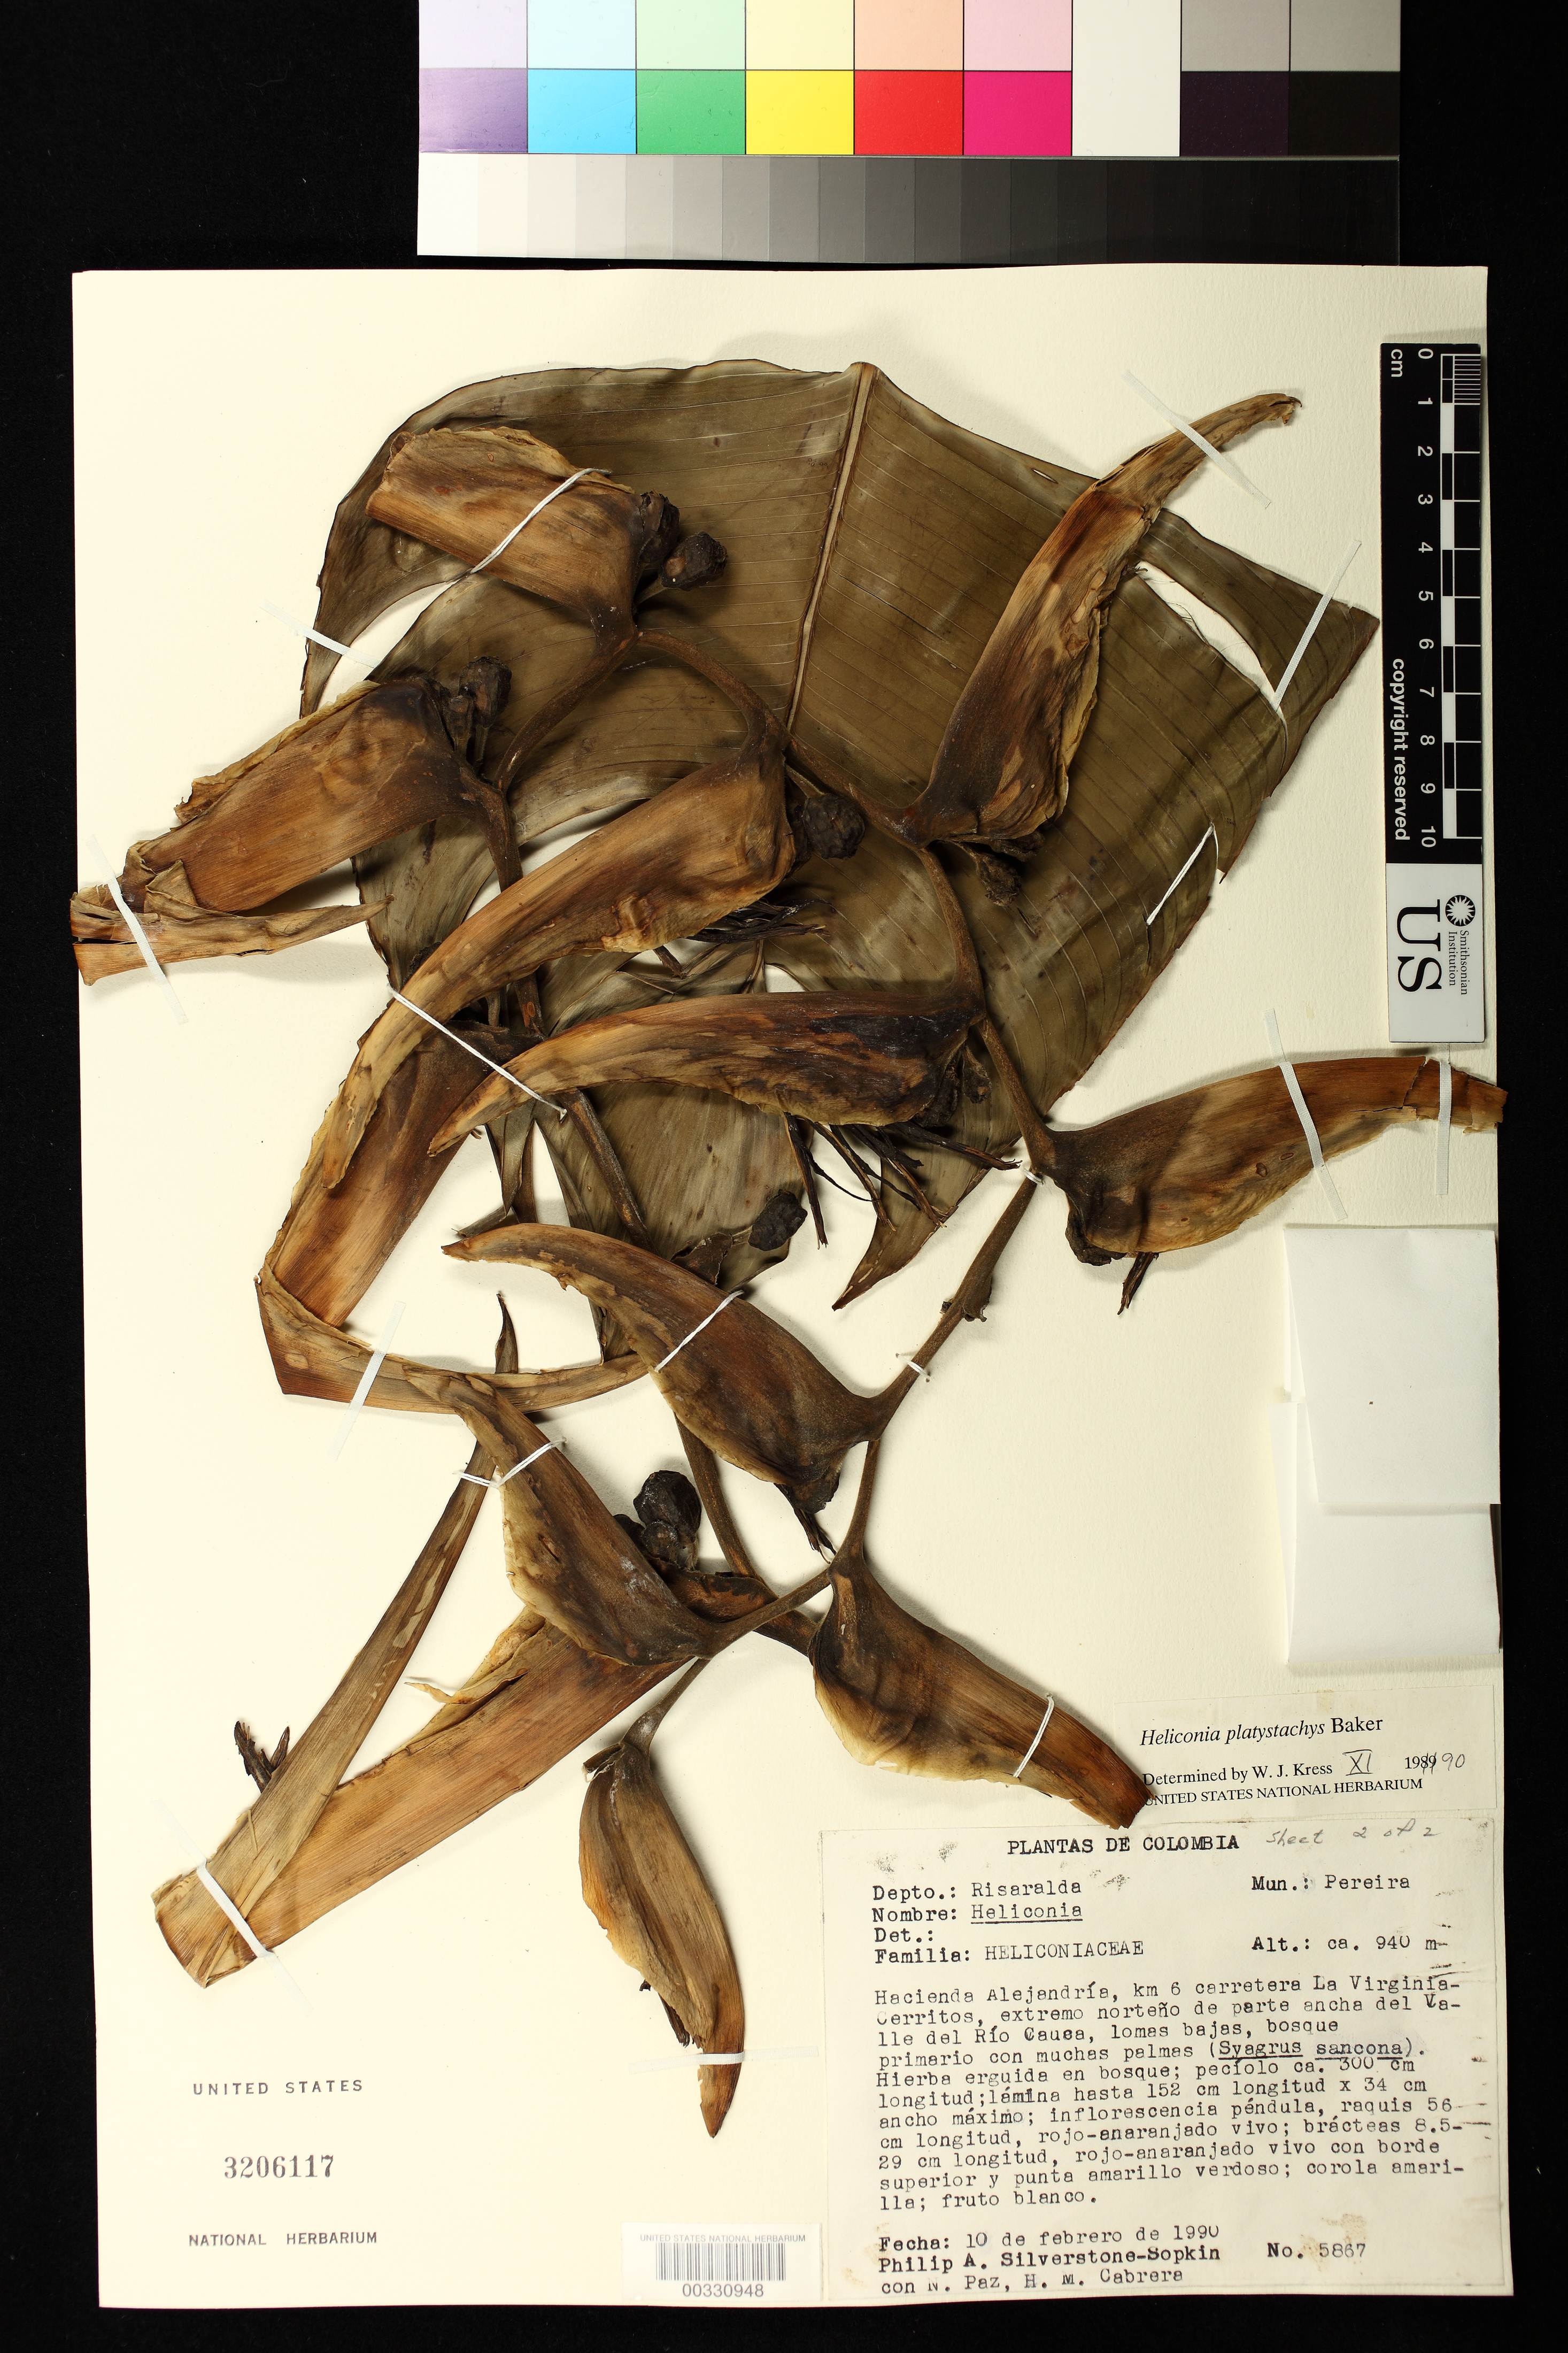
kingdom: Plantae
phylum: Tracheophyta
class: Liliopsida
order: Zingiberales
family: Heliconiaceae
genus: Heliconia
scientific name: Heliconia platystachys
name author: Baker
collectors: P. A. Silverstone-Sopkin, N. Paz & H. Cabrera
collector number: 5867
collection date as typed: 10 Feb 1990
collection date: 1990-02-10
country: Colombia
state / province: Risaralda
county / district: Pereira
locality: Mun of Pereira, Hacienda Alejandria, km 6 la Virginia-Cerritos Highway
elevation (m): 940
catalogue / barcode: US 3206117